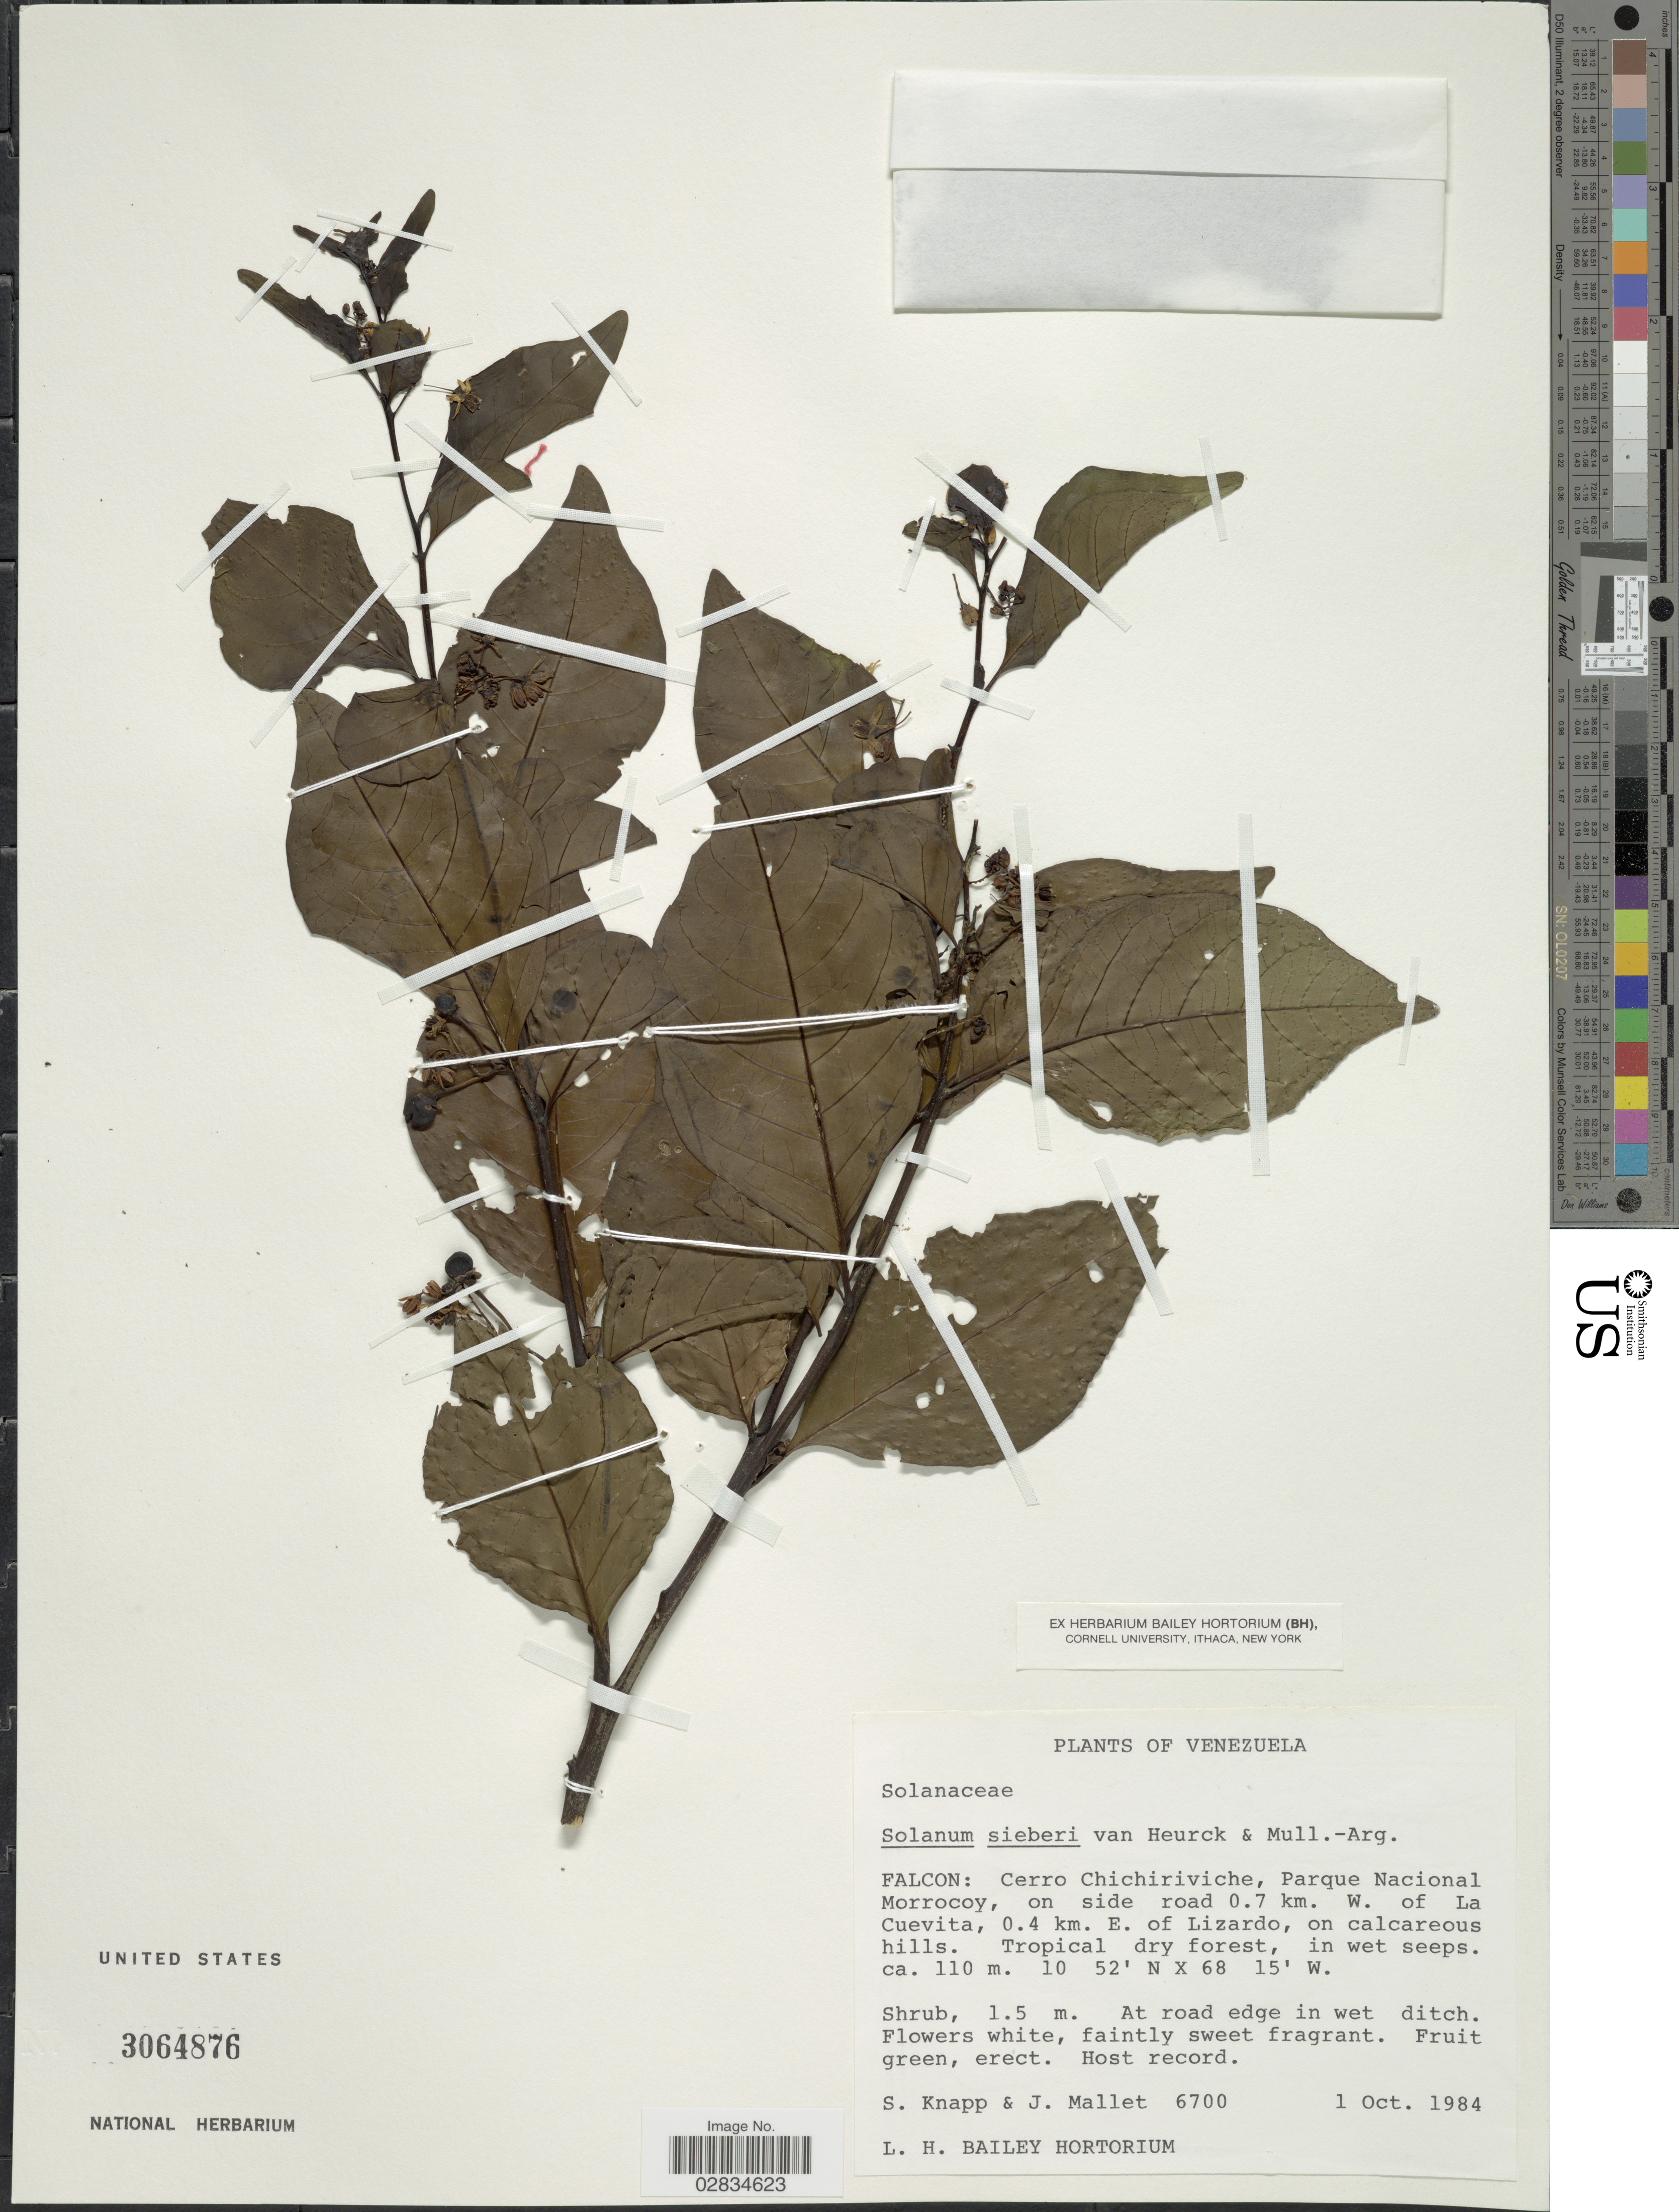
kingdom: Plantae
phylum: Tracheophyta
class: Magnoliopsida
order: Solanales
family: Solanaceae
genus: Solanum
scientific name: Solanum sieberi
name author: Van Heurck & Müll. Arg.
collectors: S. Knapp & J. Mallet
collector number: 6700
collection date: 1984-10-01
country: Venezuela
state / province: Falcón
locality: Falcon: Cerro Chichiriviche, Parque Nacional Morrocoy, on side road 0.7 km. W. of La Cuevita, 0.4 km. E. of Lizardo.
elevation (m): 110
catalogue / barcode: US 3064876